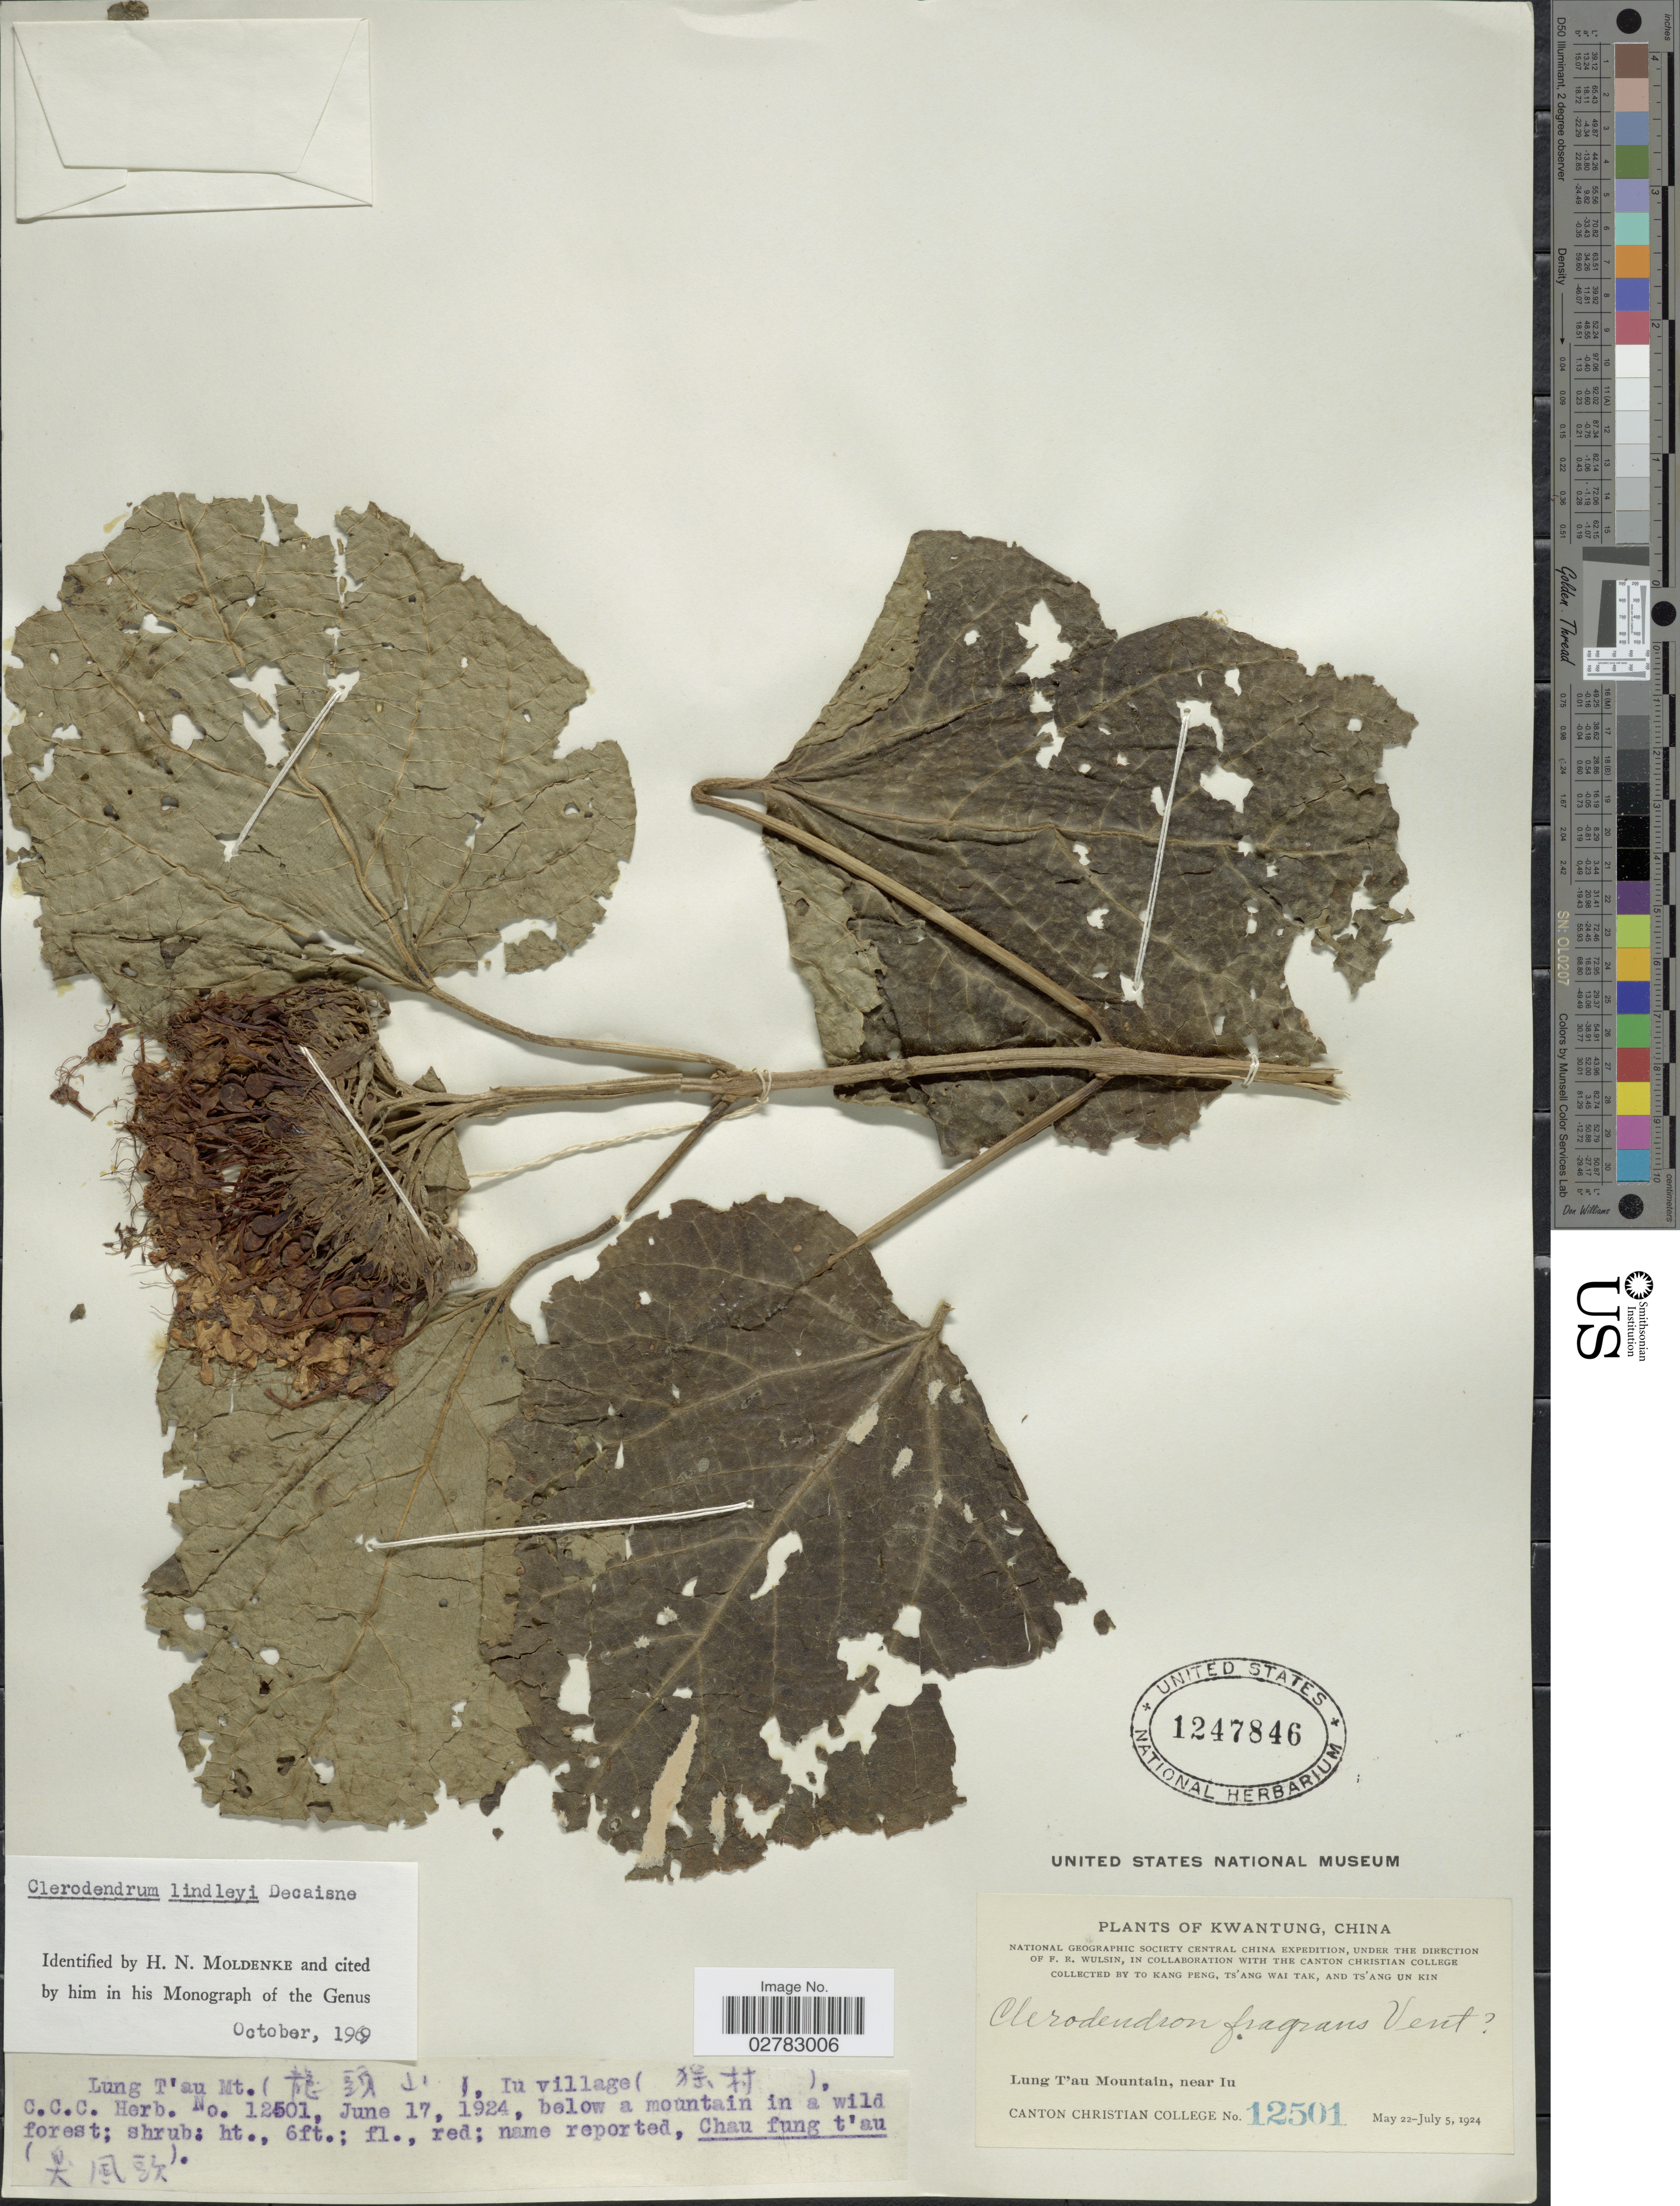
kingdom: Plantae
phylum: Tracheophyta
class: Magnoliopsida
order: Lamiales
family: Lamiaceae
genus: Clerodendrum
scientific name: Clerodendrum lindleyi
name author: Decne. ex Planch.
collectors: Canton Christian College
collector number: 12501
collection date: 1924-06-17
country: China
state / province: Guangdong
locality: Kwangtung. Lung T'au Mountain, near Iu. Lung T'au Mt. (X), Iu village (X).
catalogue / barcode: US 1247846